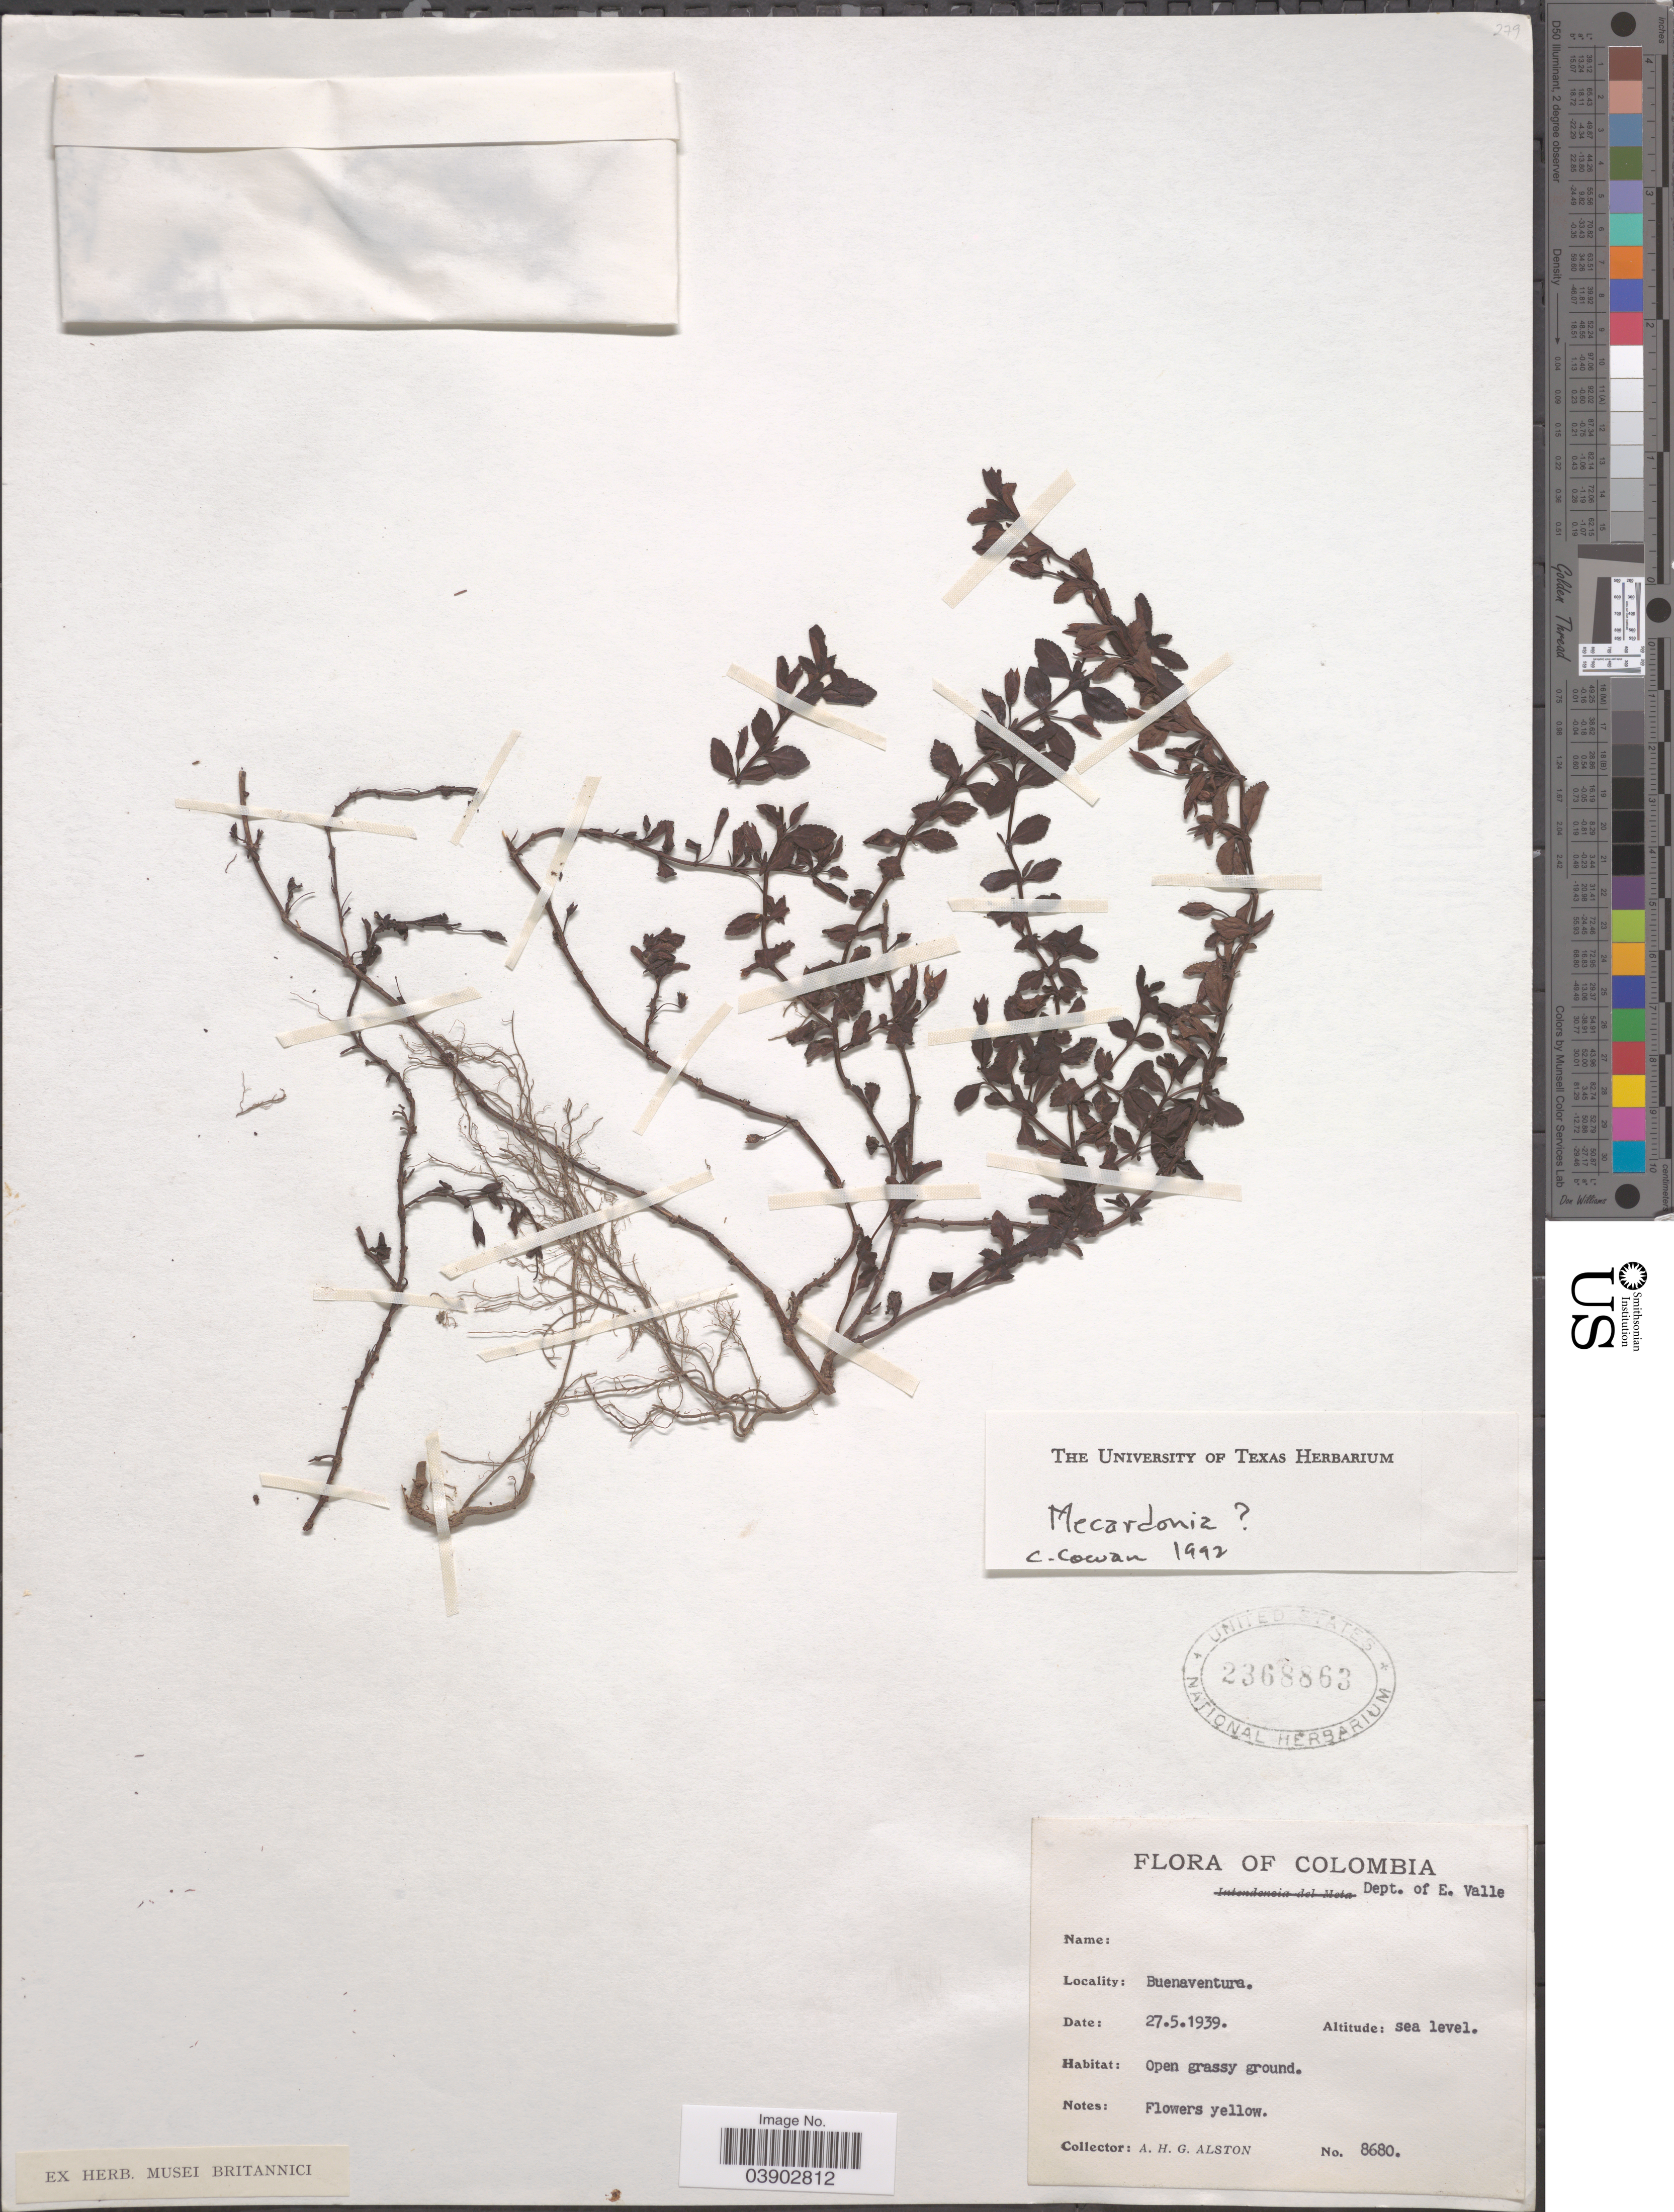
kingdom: Plantae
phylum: Tracheophyta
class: Magnoliopsida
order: Lamiales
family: Plantaginaceae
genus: Mecardonia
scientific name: Mecardonia sp.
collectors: A. H. Alston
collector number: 8680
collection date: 1939-05-27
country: Colombia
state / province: Valle del Cauca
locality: Dept. of E. Valle. Buenaventura.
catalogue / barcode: US 2368863